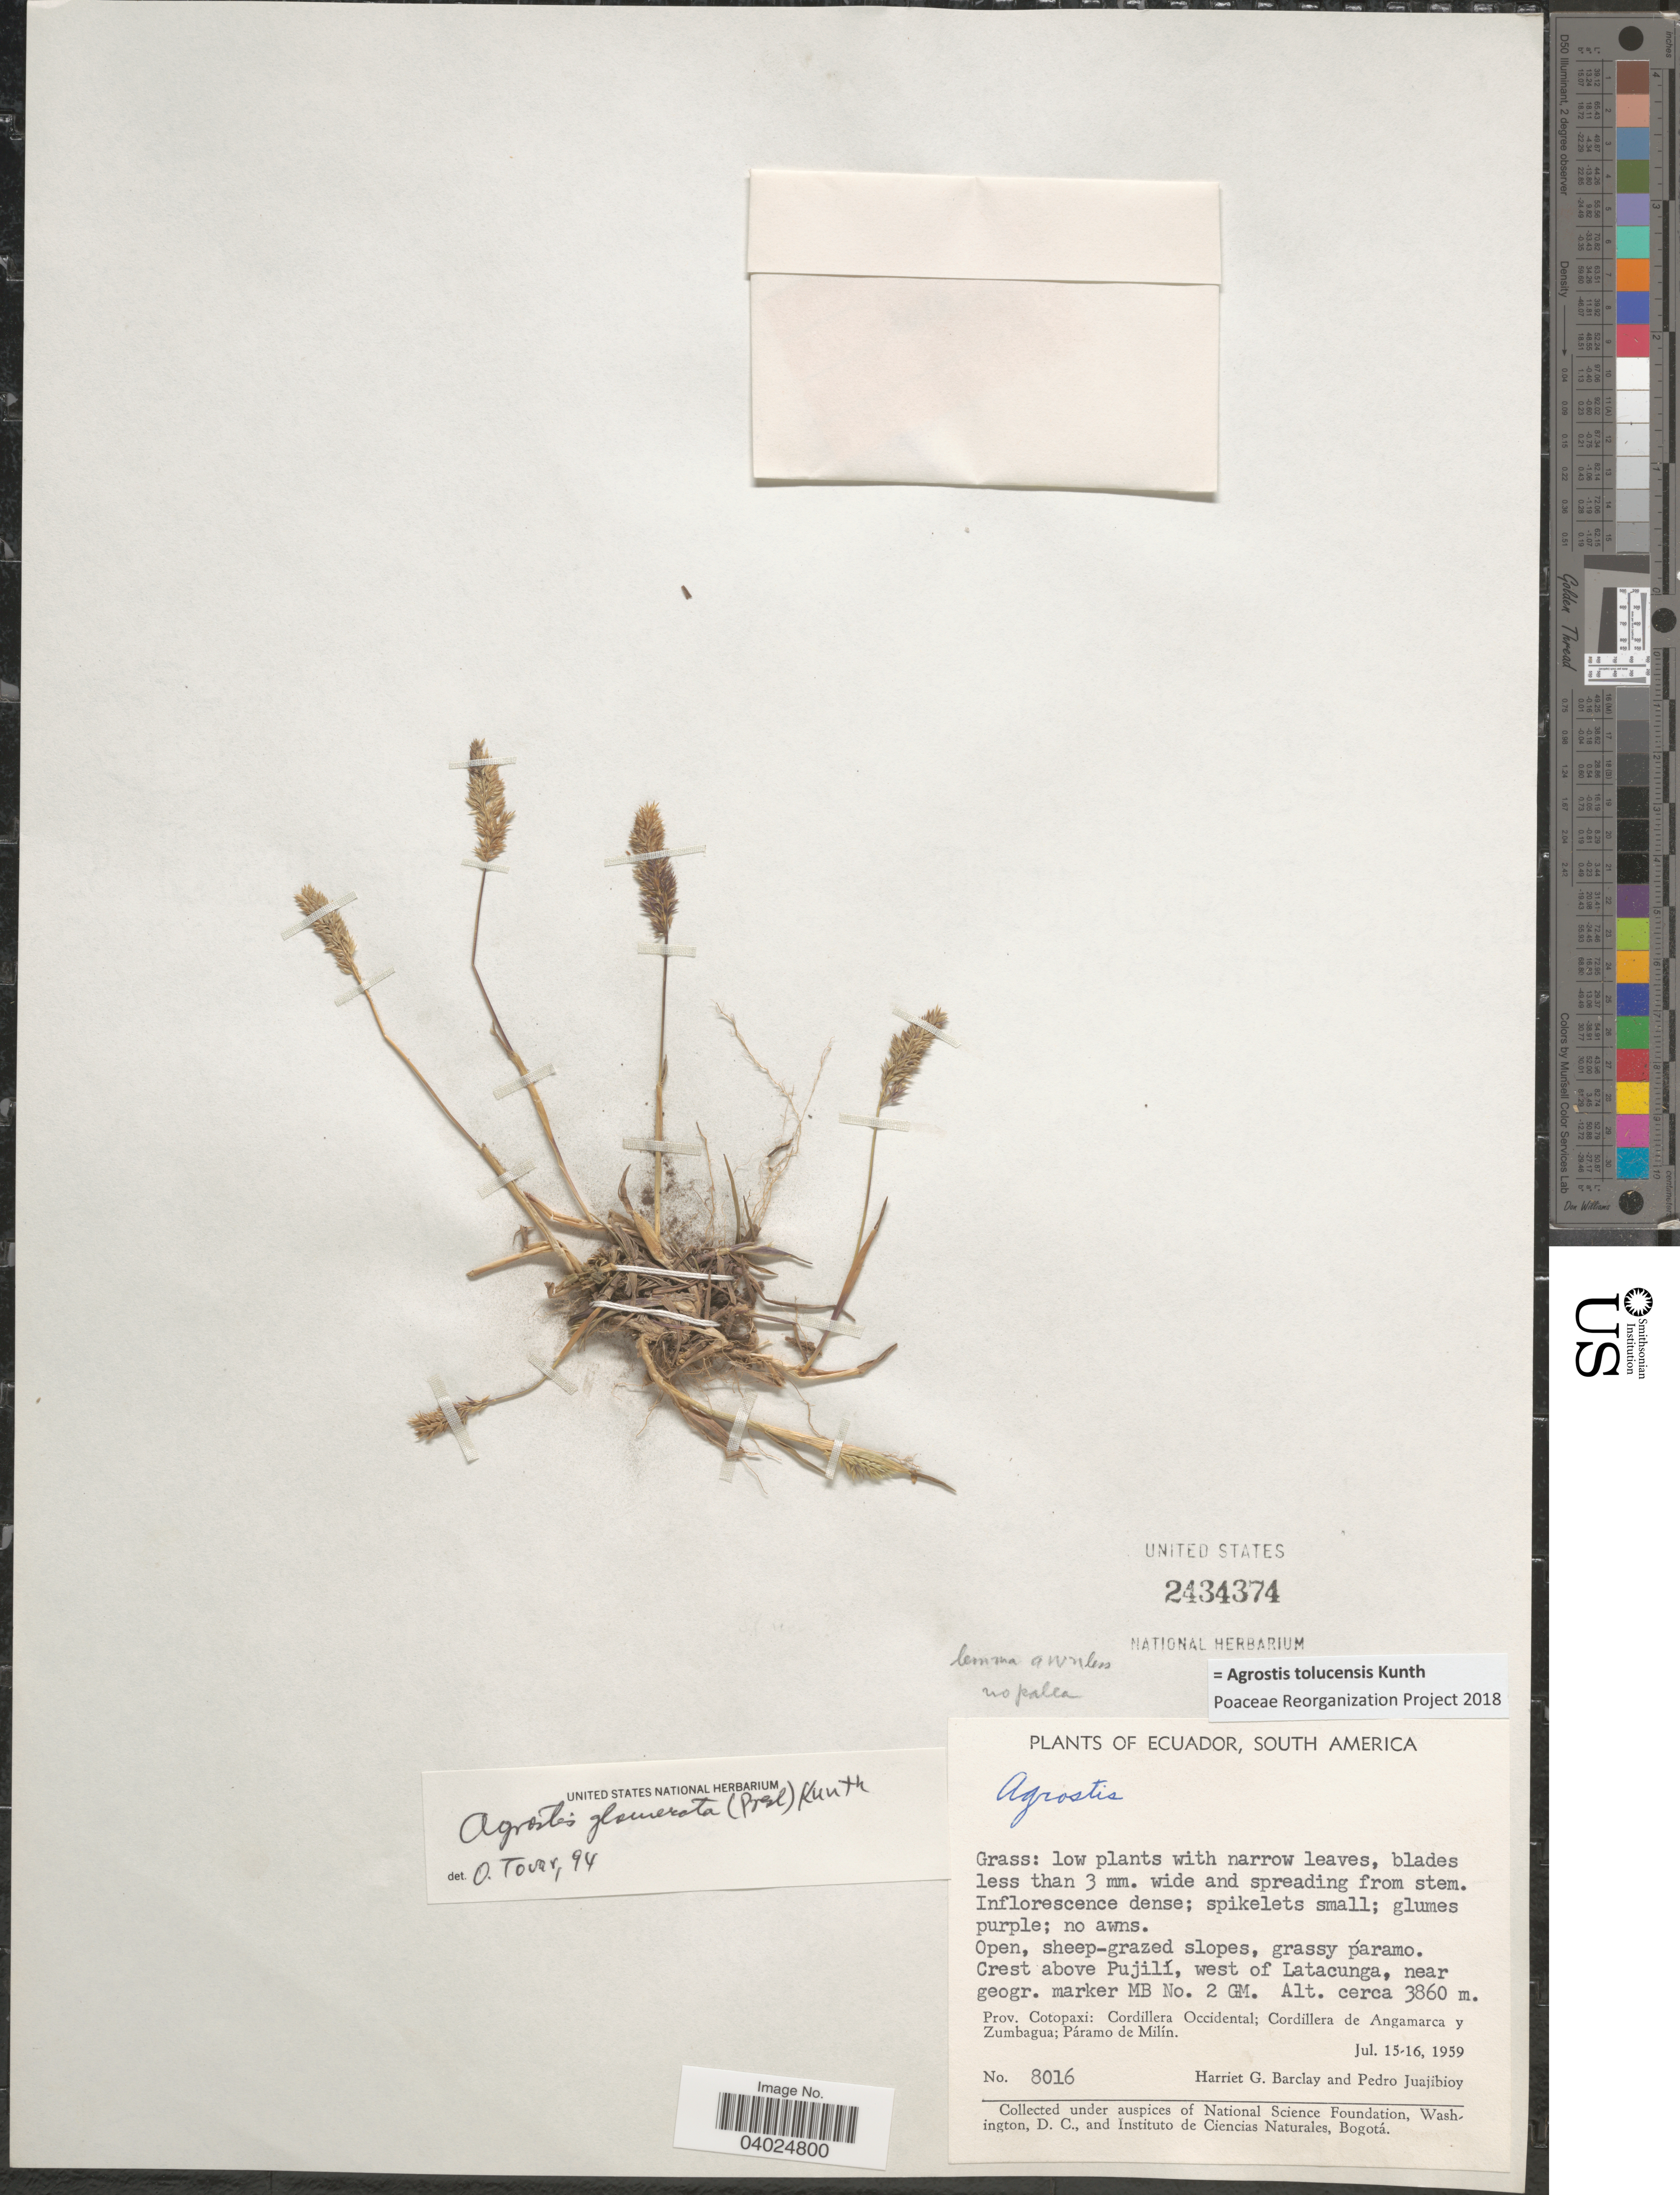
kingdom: Plantae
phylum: Tracheophyta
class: Liliopsida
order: Poales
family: Poaceae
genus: Agrostis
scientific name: Agrostis tolucensis Kunth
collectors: H. G. Barclay & P. Juajibioy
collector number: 8016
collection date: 1959-07-15/1959-07-16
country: Ecuador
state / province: Cotopaxi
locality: Crest above Pujilí, west of Latacunga, near geogr. marker MB No. 2 GM. Cordillera Occidental; Cordillera de Angamarca y Zumbagua; Páramo de Milín.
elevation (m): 3860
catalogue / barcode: US 2434374